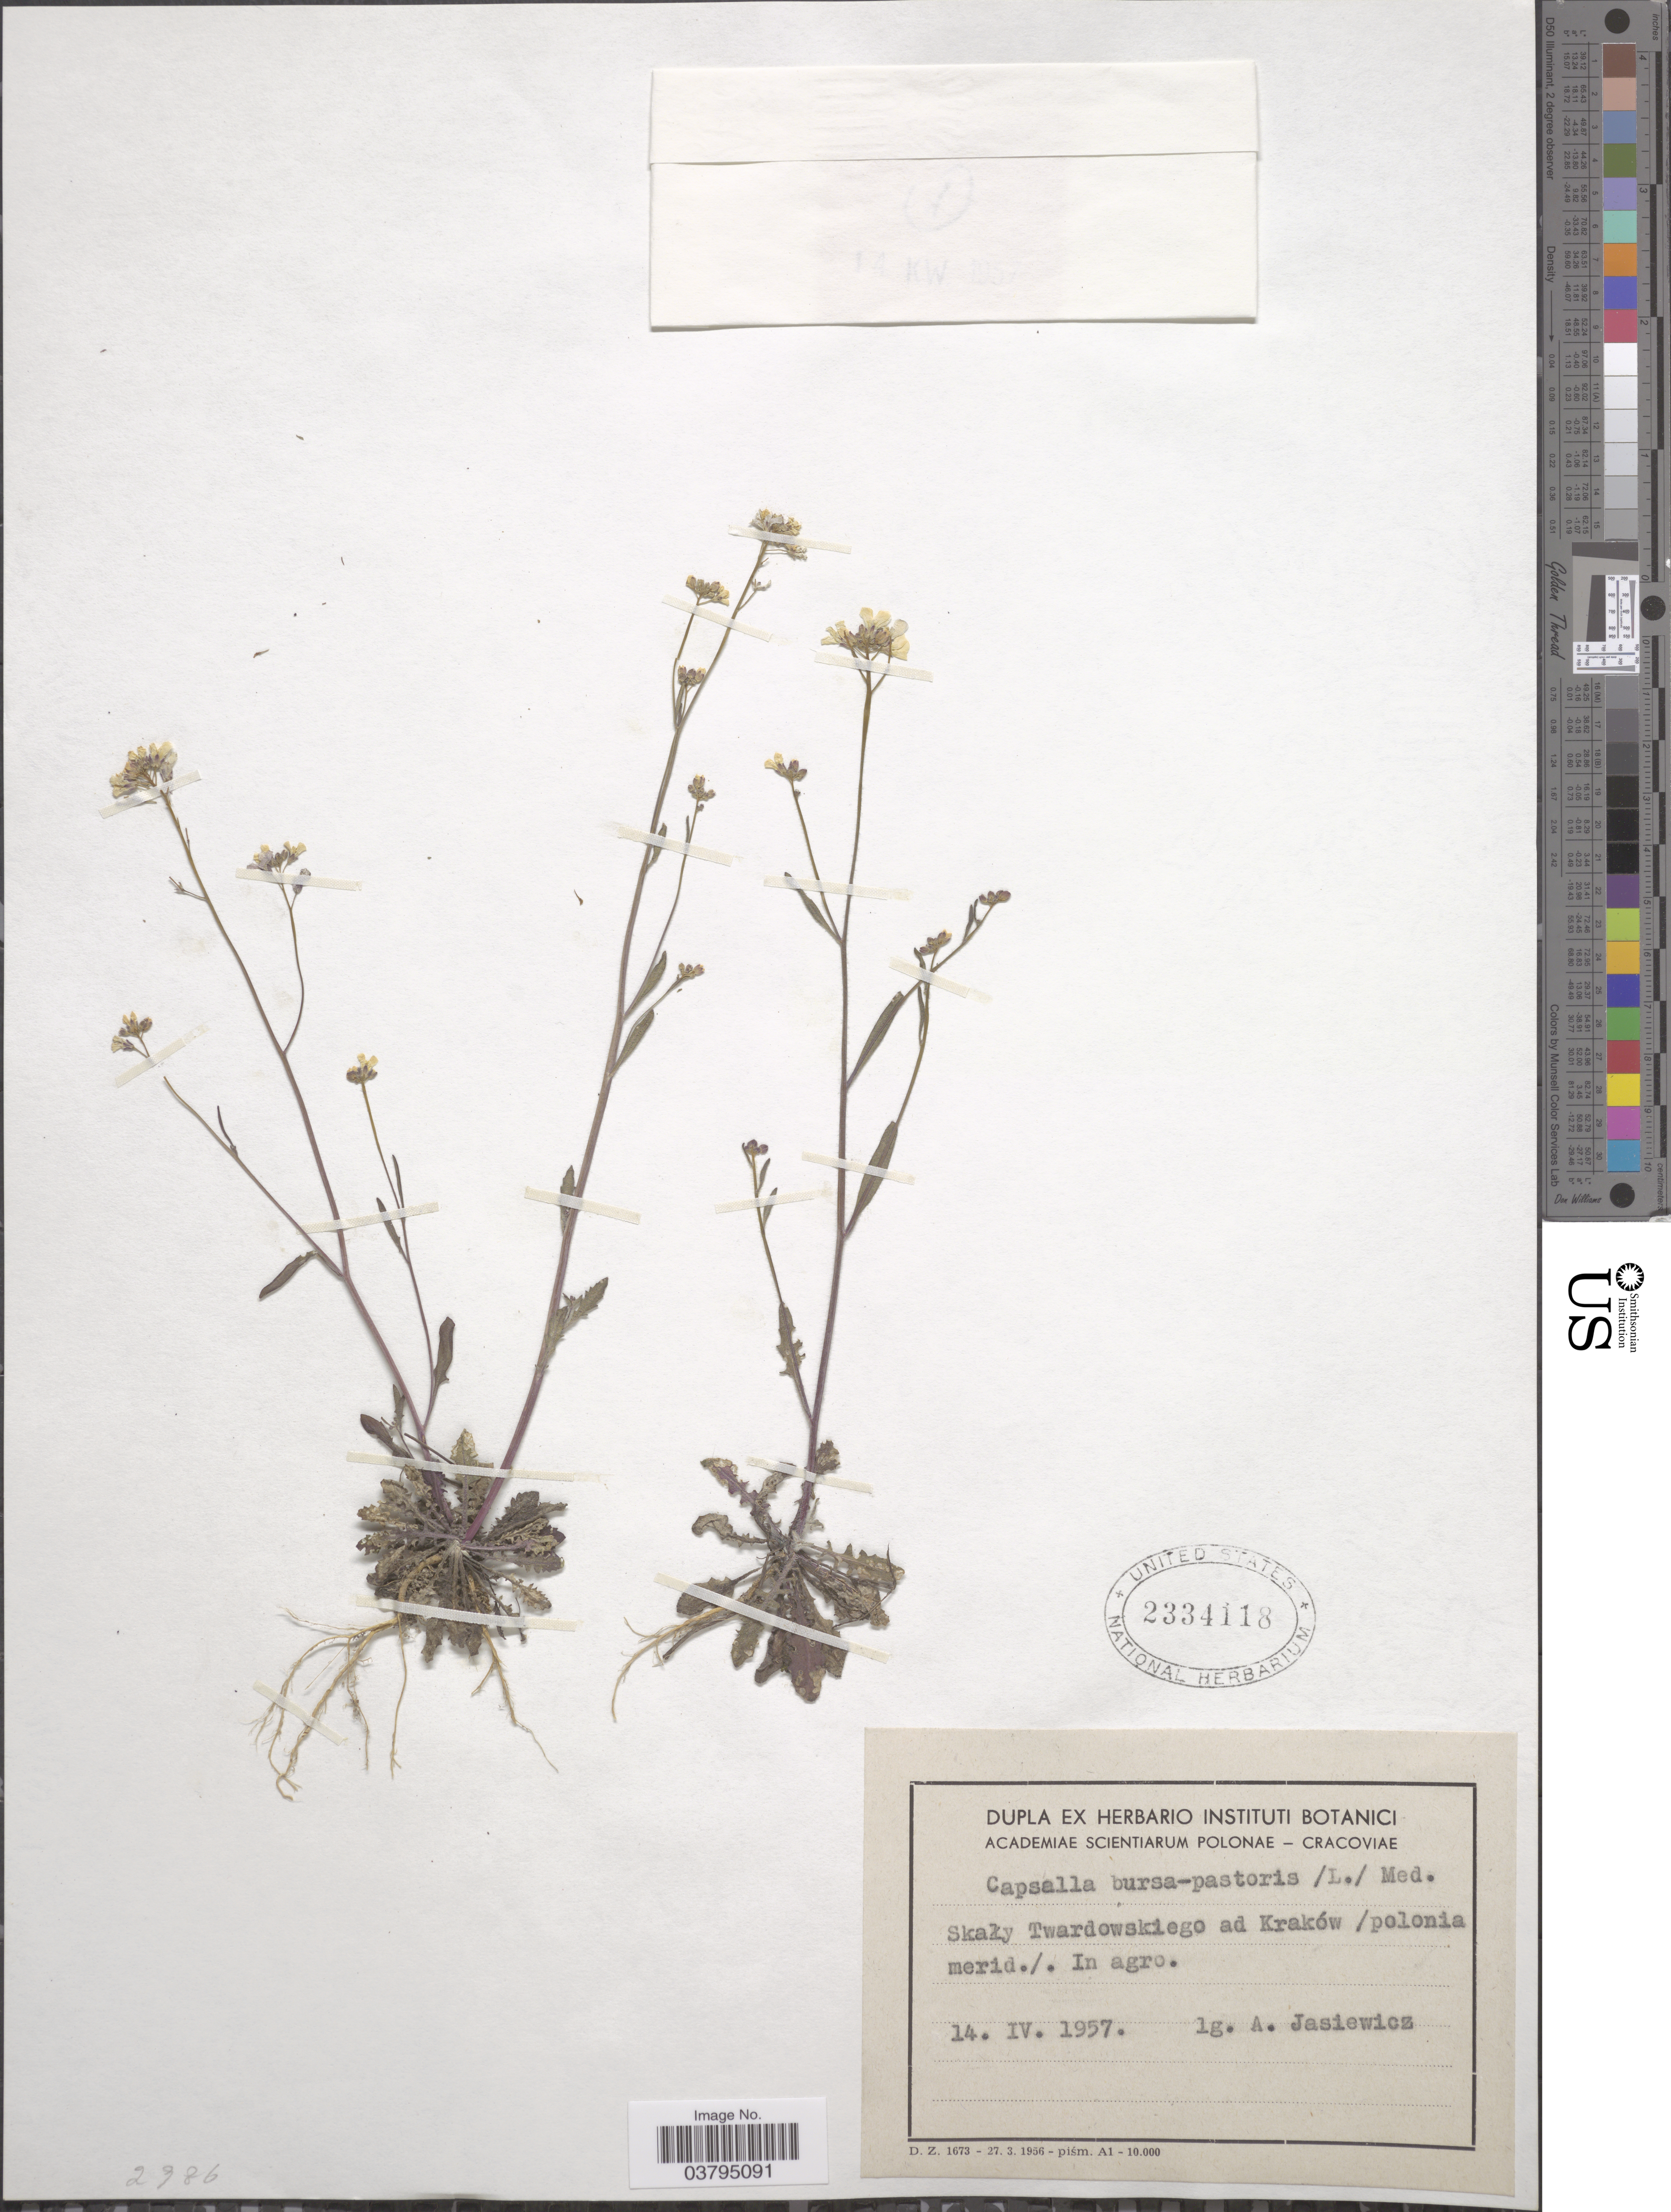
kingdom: Plantae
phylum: Tracheophyta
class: Magnoliopsida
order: Brassicales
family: Brassicaceae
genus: Capsella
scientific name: Capsella bursa-pastoris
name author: (L.) Medik.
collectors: A. Jasiewicz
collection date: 1957-04-14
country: Poland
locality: Skaly Twardowskiego ad Kraków/ polonia merid./. In agro.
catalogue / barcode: US 2334118